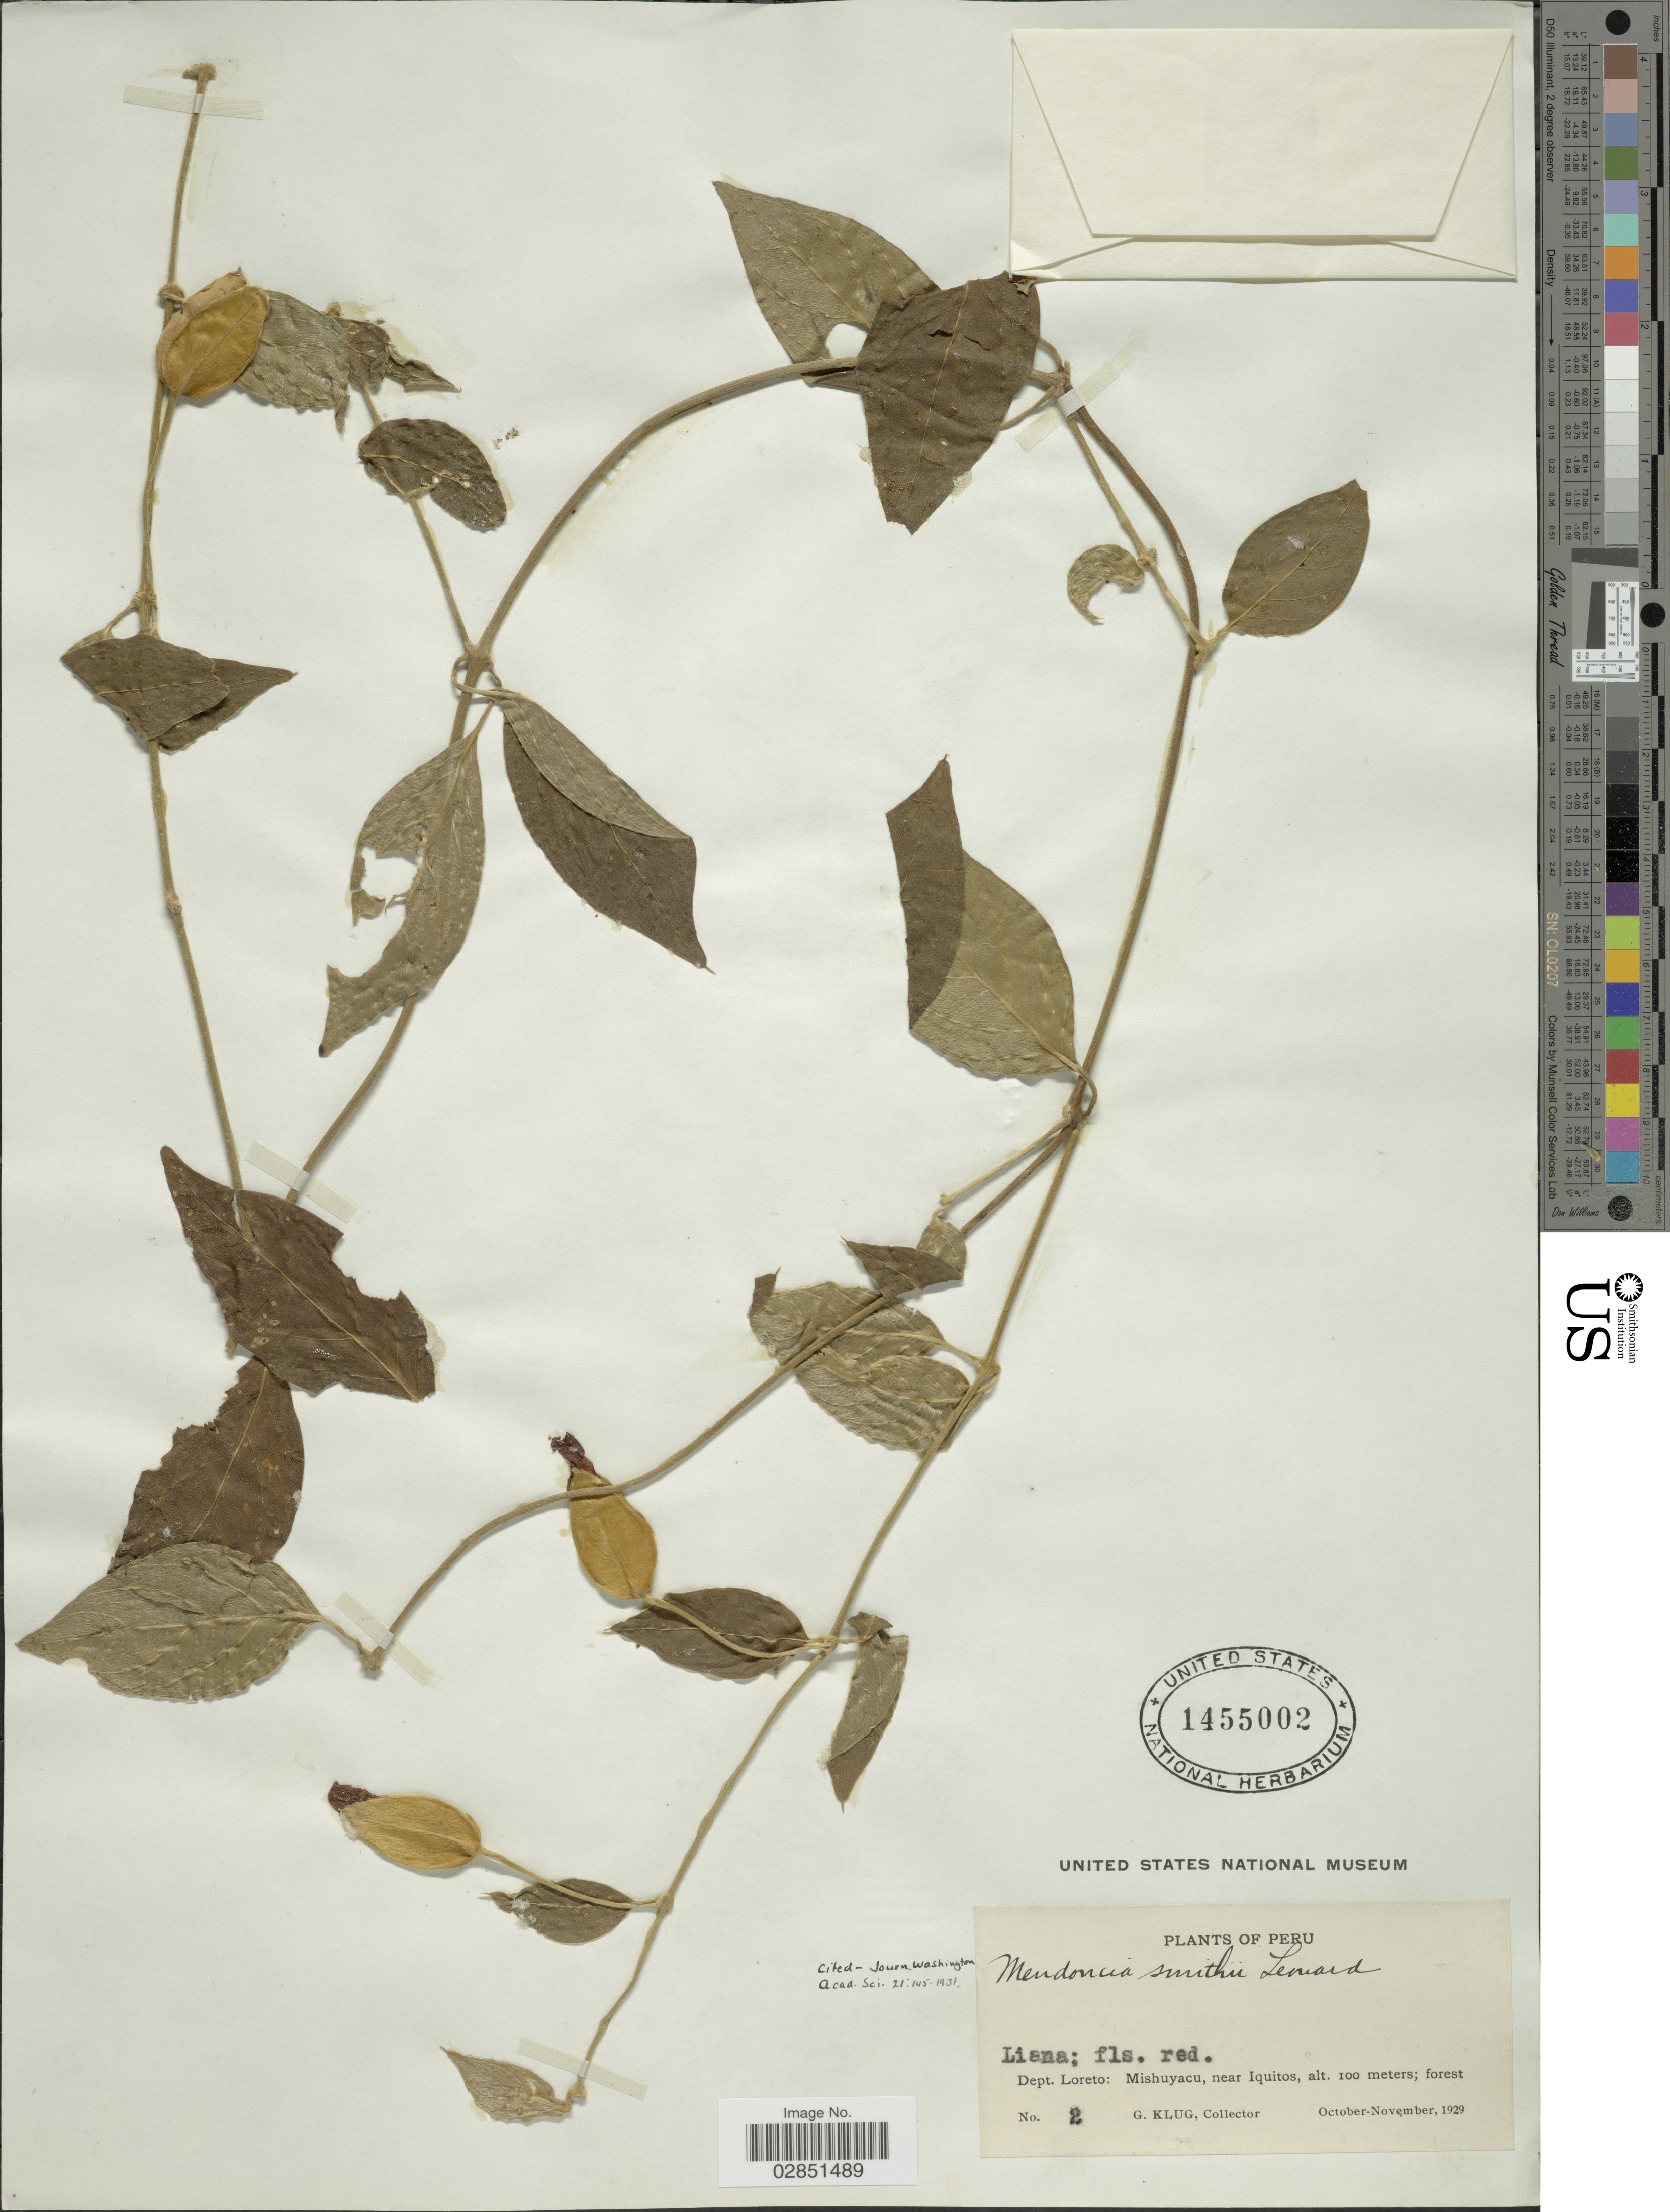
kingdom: Plantae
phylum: Tracheophyta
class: Magnoliopsida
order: Lamiales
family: Acanthaceae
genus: Mendoncia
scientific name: Mendoncia smithii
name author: Leonard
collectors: G. Klug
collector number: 2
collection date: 1929-10/1929-11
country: Peru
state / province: Loreto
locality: Dept. Loreto: Mishuyacu, near Iquitos.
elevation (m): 100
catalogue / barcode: US 1455002